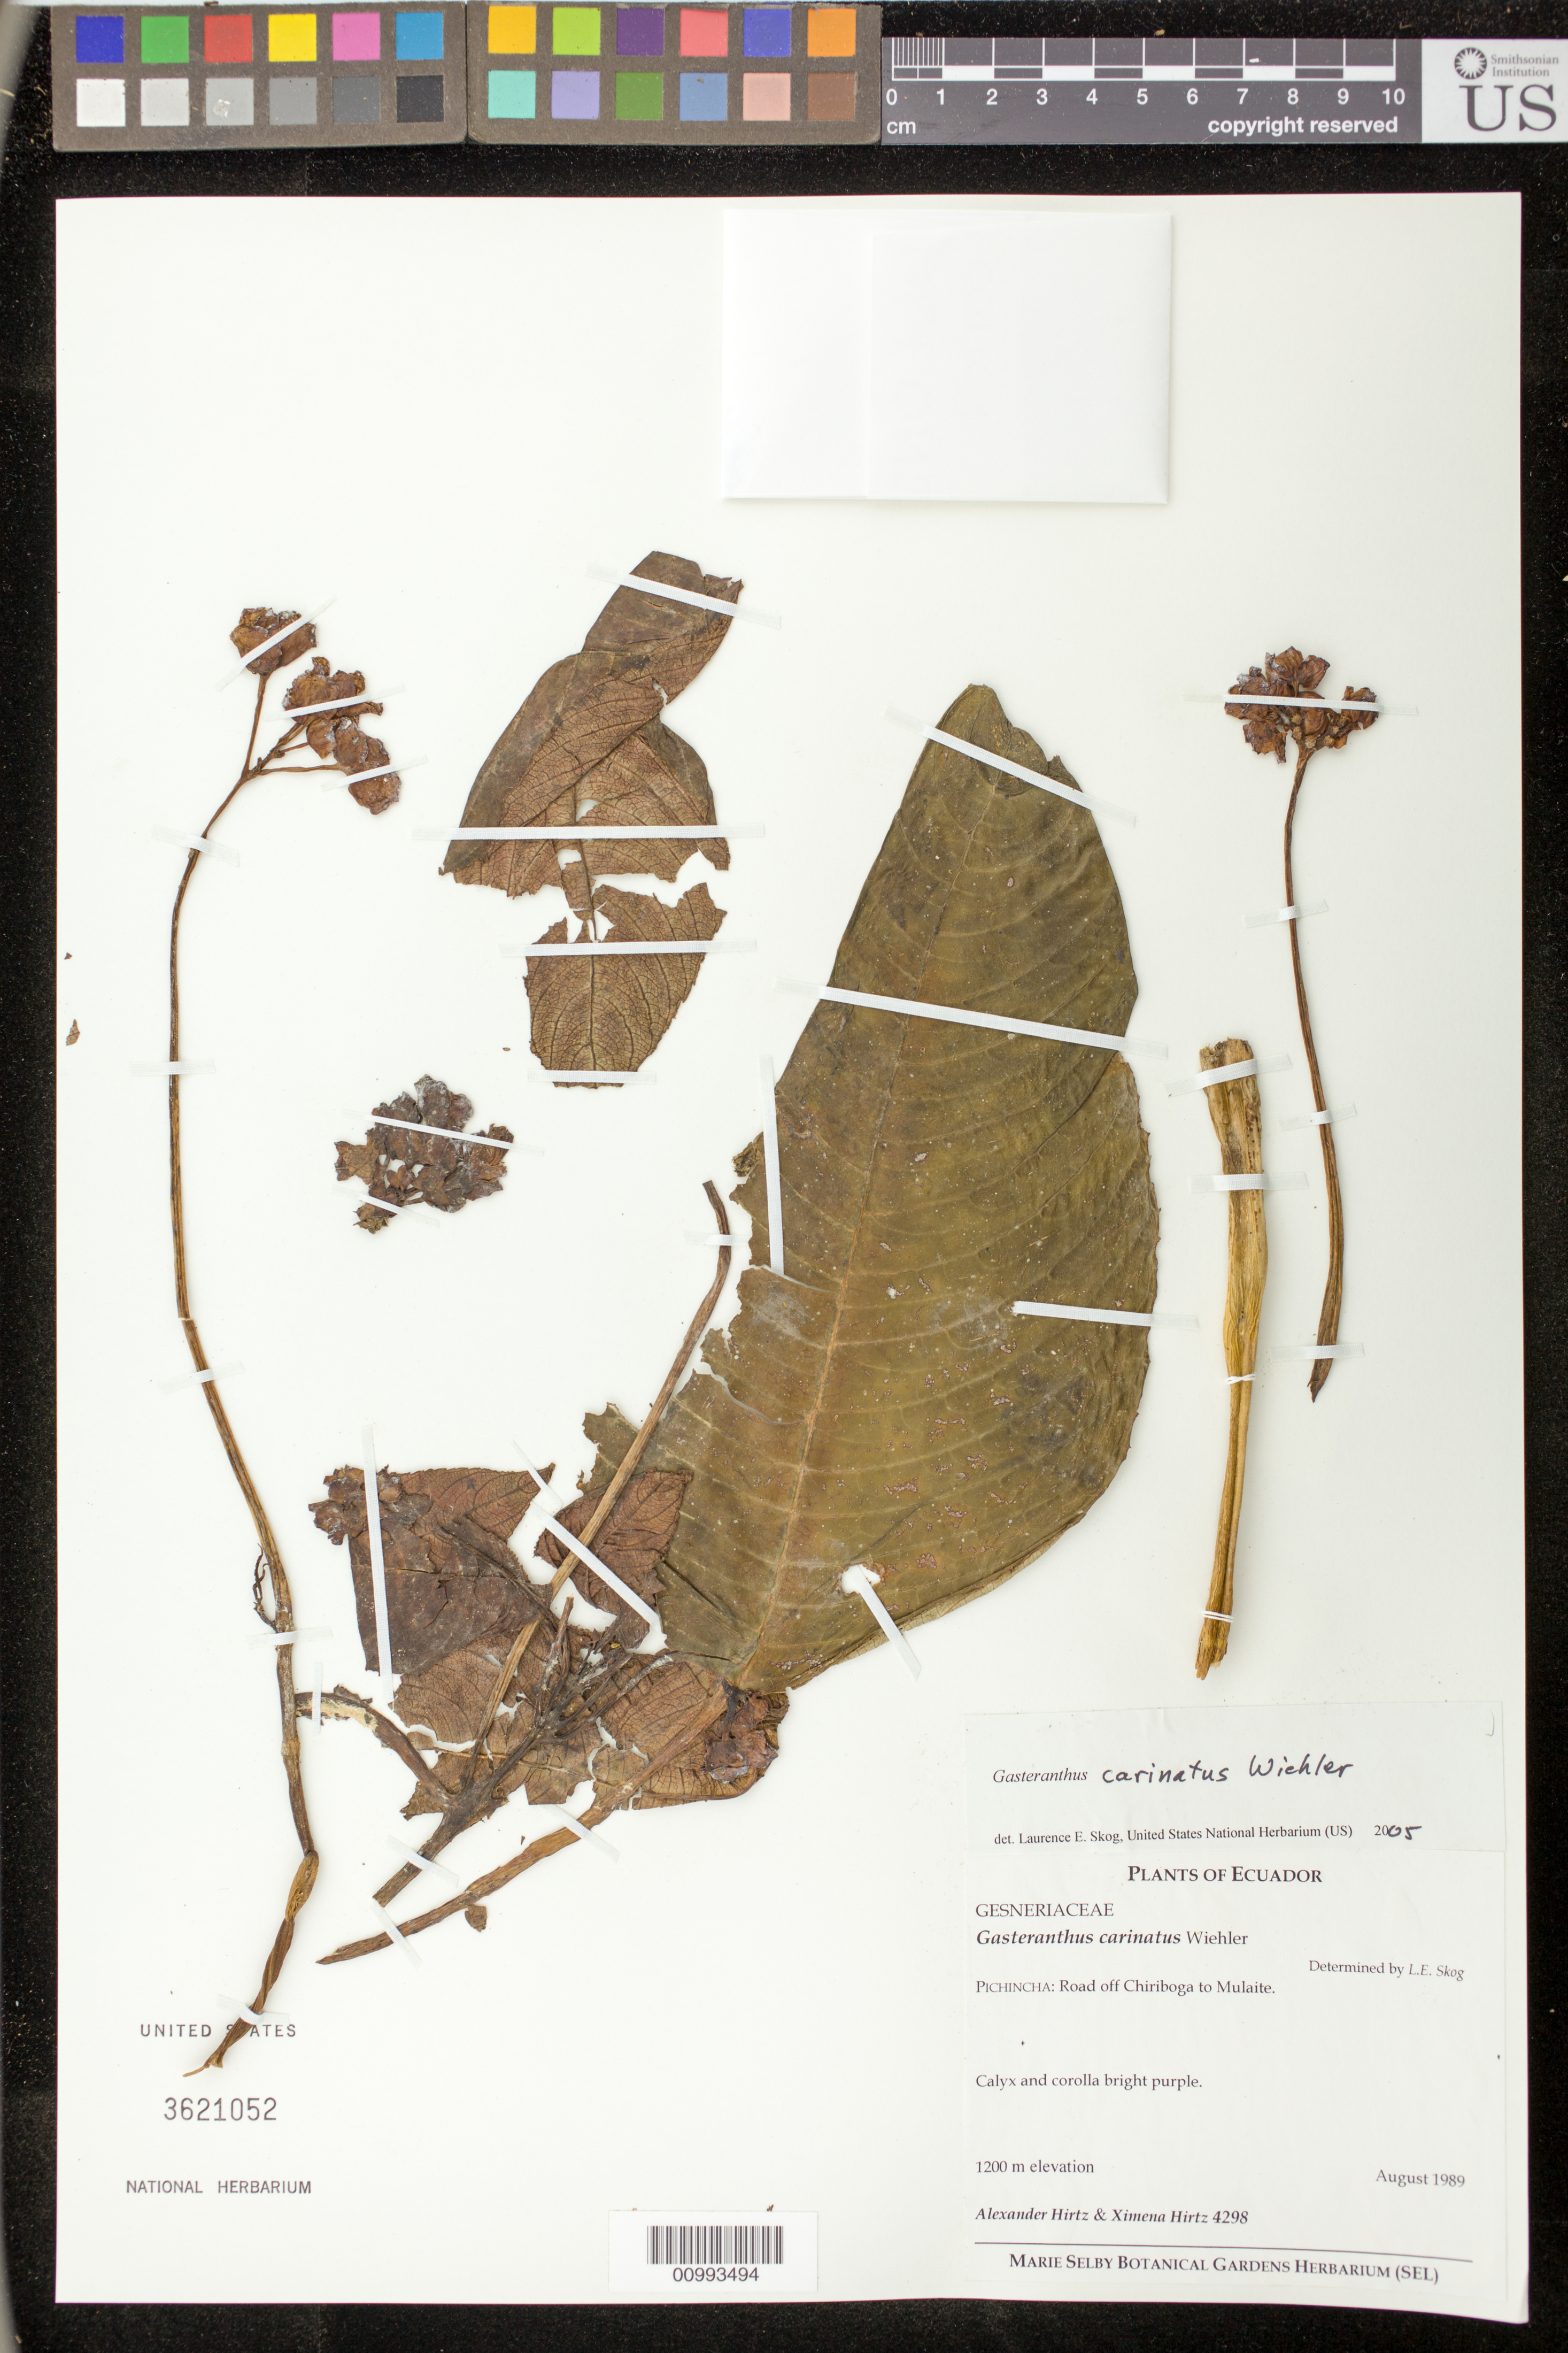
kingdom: Plantae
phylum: Tracheophyta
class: Magnoliopsida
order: Lamiales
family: Gesneriaceae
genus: Gasteranthus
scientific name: Gasteranthus carinatus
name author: Wiehler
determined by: Skog, Laurence E.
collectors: A. Hirtz & X. Hirtz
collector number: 4298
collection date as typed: Aug 1989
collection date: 1989-08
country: Ecuador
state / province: Pichincha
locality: Pichincha: road off Chiriboga to Mulaite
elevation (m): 1200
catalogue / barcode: US 3621052